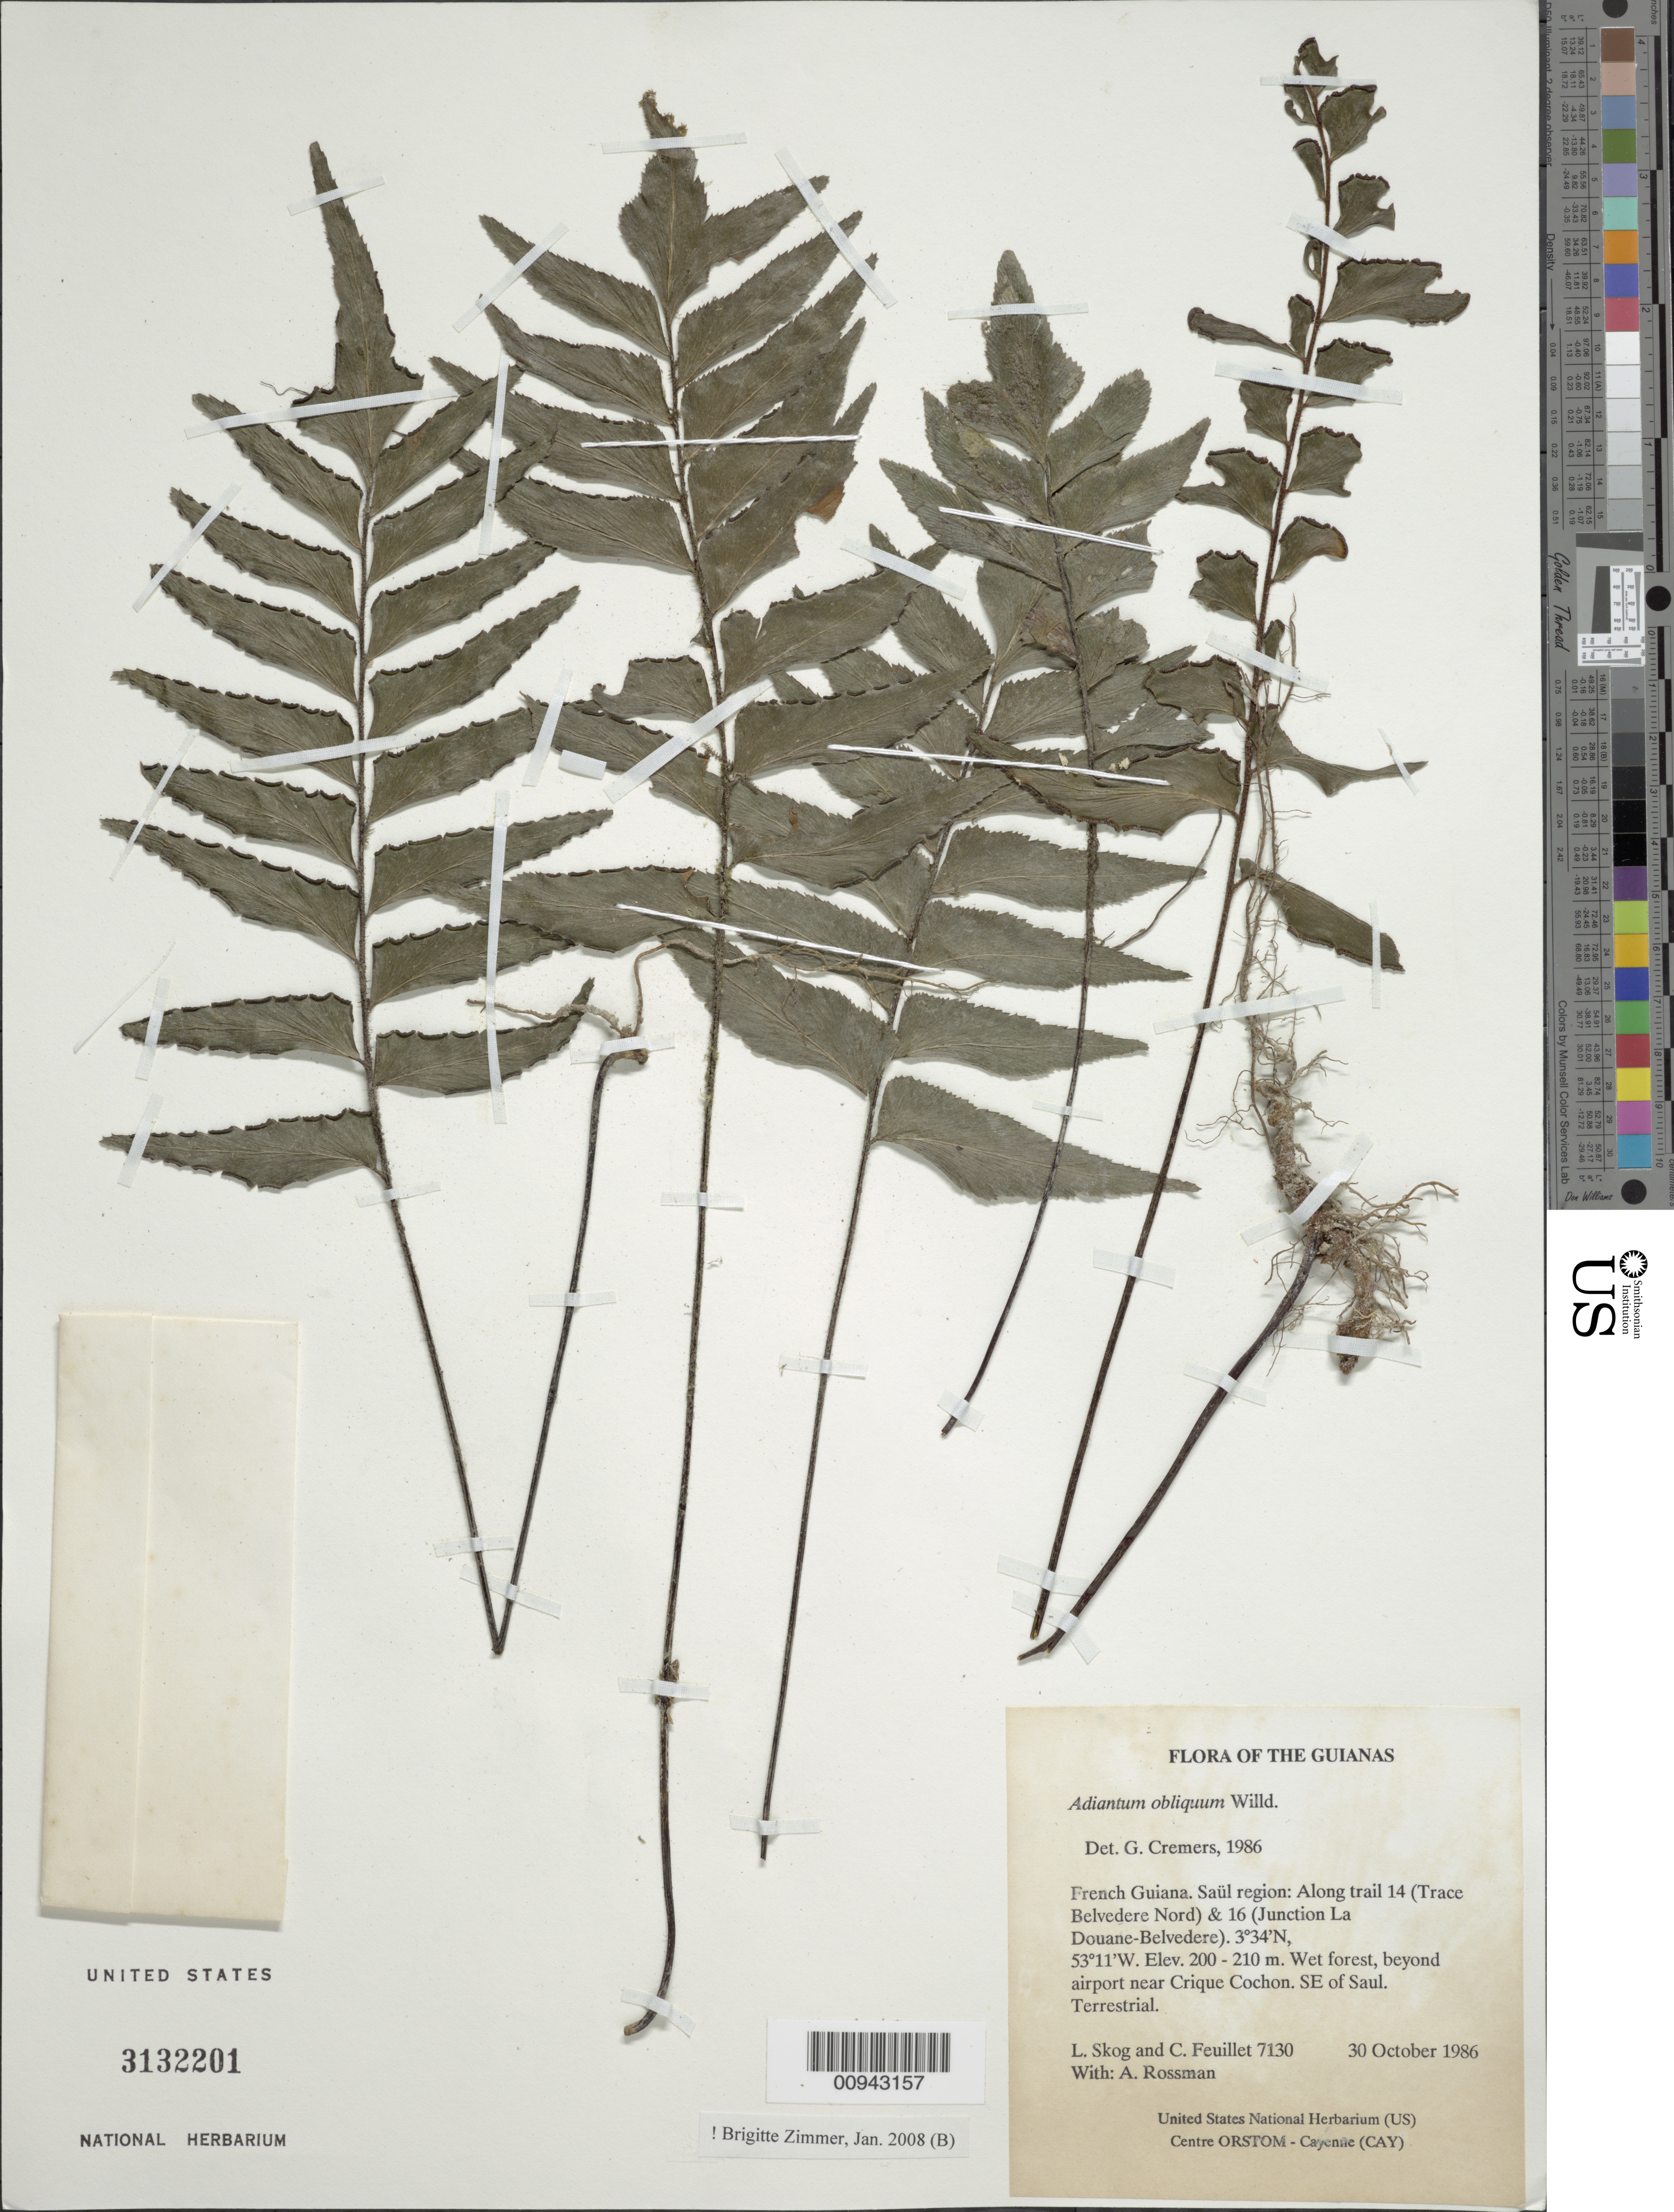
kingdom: Plantae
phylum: Tracheophyta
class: Polypodiopsida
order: Polypodiales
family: Pteridaceae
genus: Adiantum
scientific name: Adiantum obliquum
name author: Willd.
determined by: Zimmer, B.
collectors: L. E. Skog, C. Feuillet & A. Rossman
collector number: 7130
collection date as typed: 30 October 1986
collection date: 1986-10-30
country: French Guiana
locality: SE of Saül along trail 14 (Trace Belvedere Nord) & 16 (Junction La Douane-Belvedere)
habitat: Wet forest, beyond airport near Crique Cochon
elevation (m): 200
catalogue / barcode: US 3132201